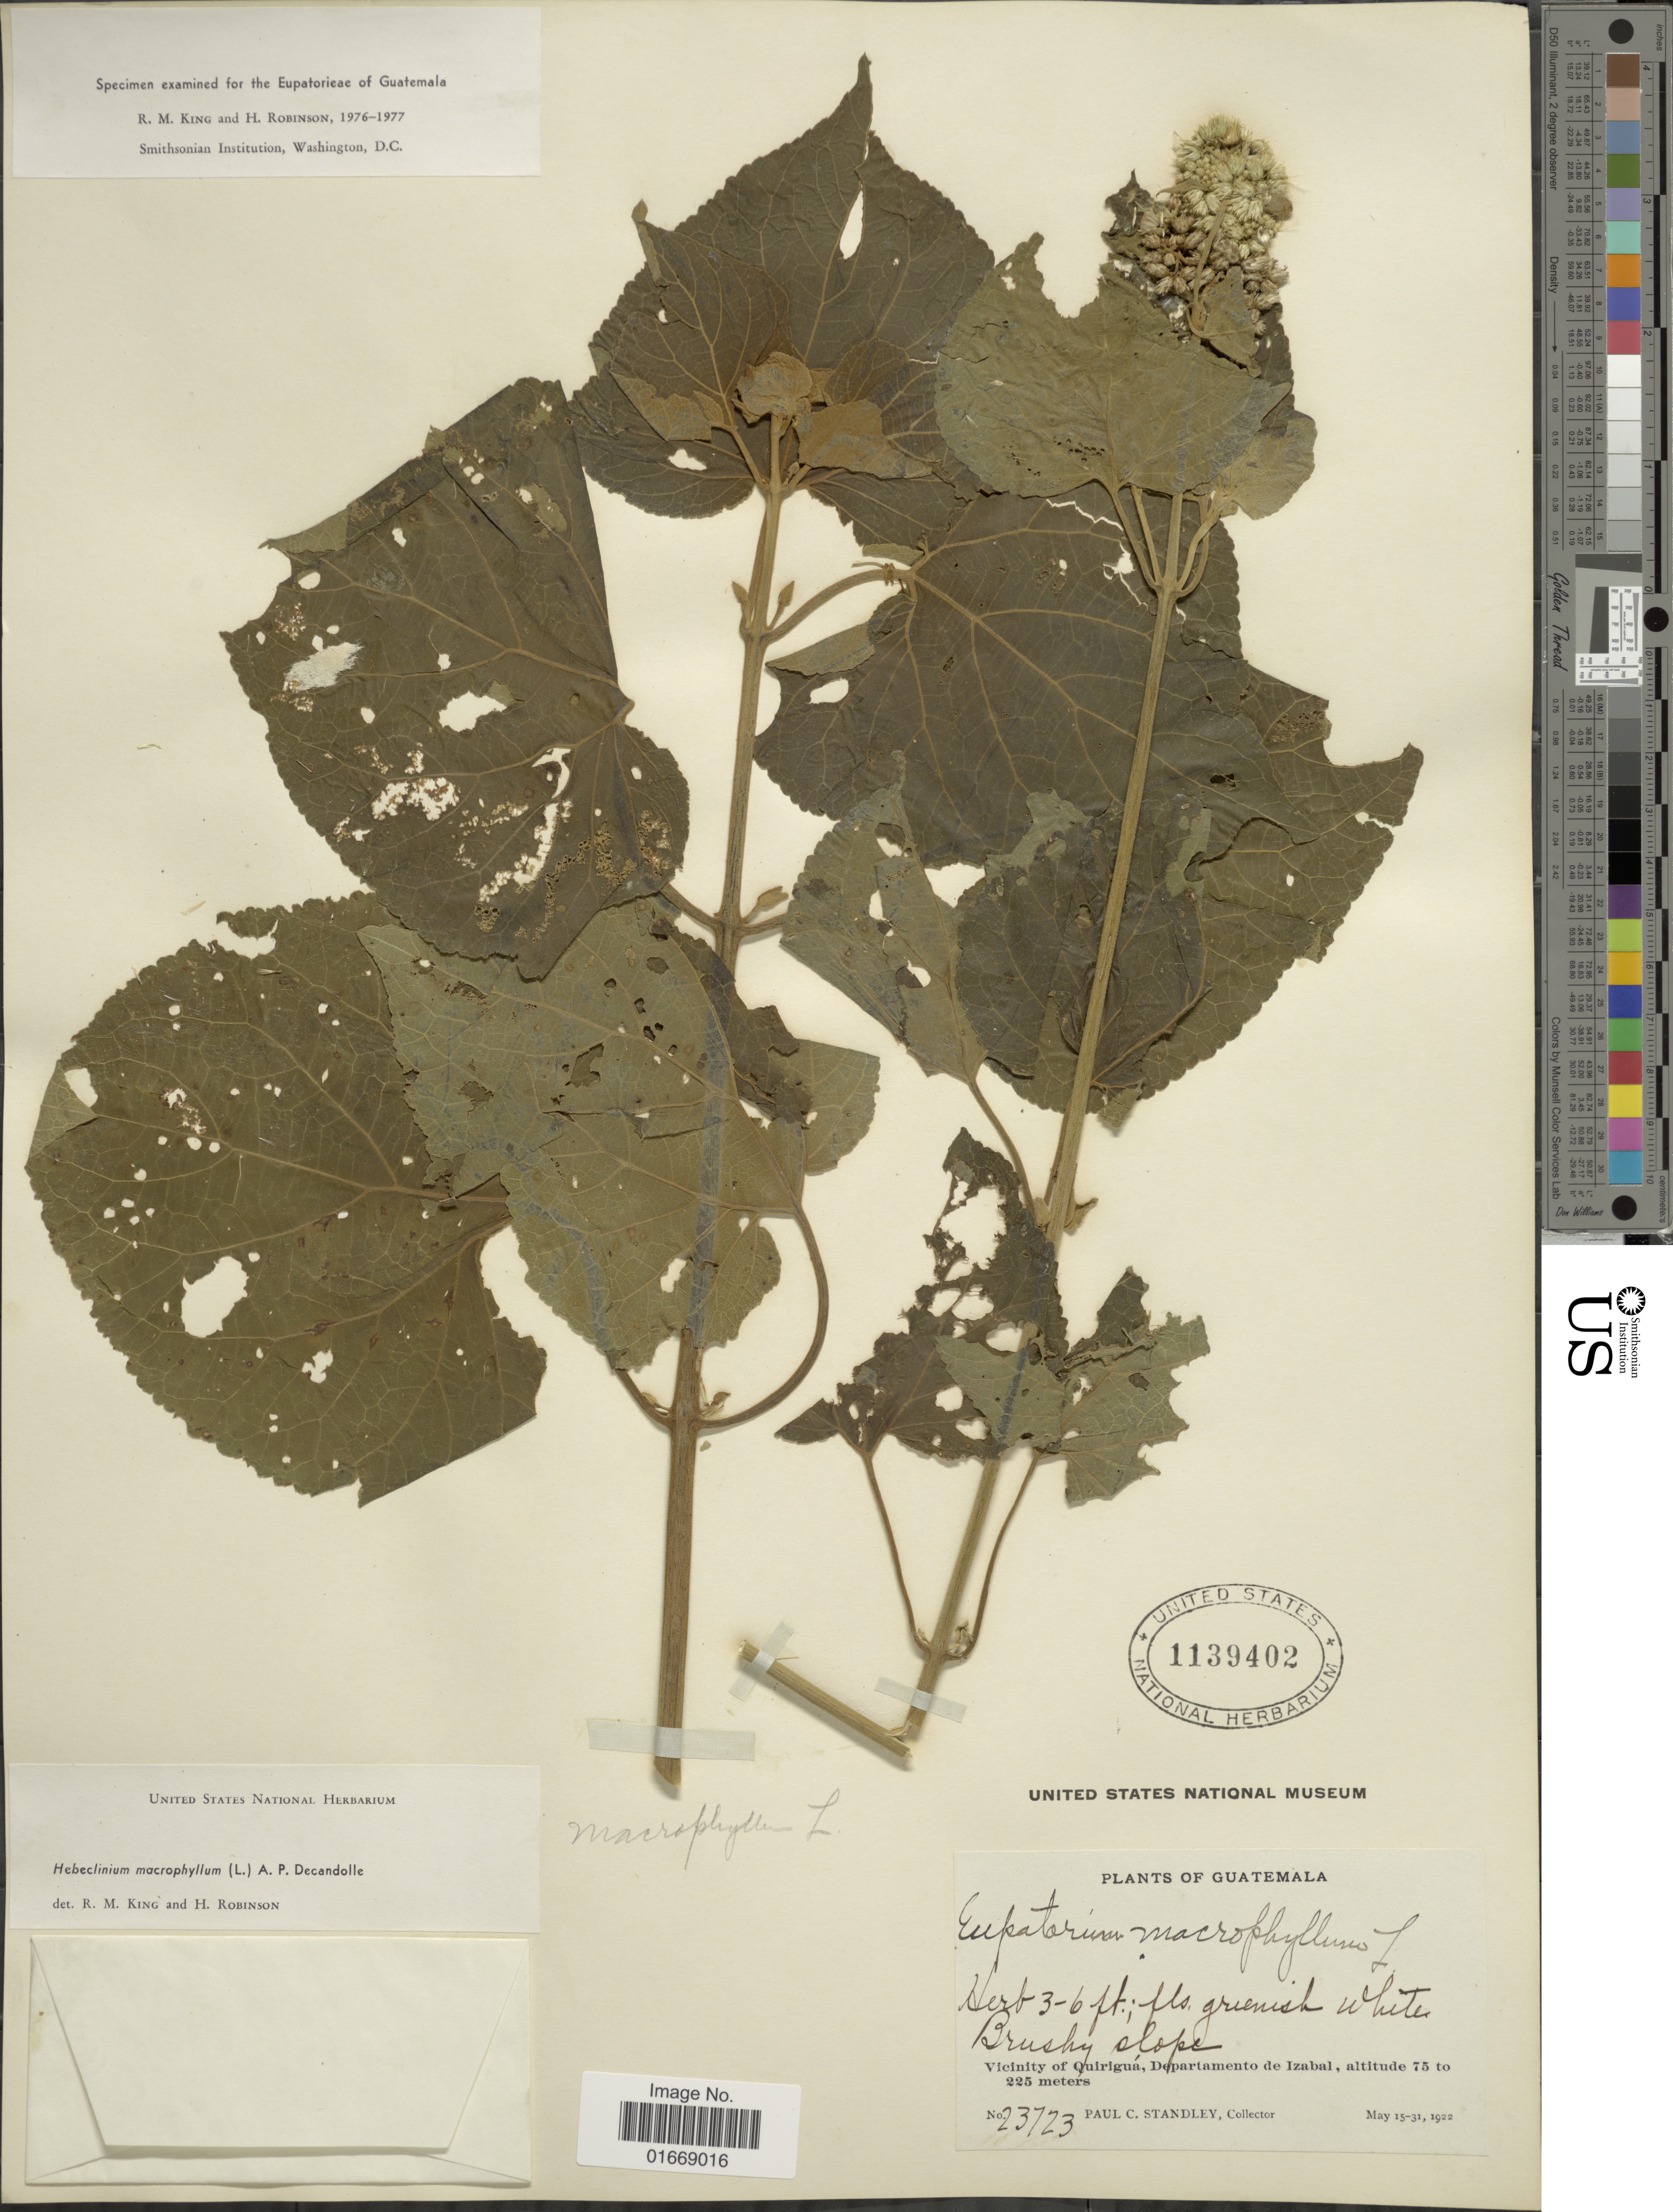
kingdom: Plantae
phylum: Tracheophyta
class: Magnoliopsida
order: Asterales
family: Asteraceae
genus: Hebeclinium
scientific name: Hebeclinium macrophyllum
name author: (L.) DC.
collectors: P. C. Standley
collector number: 23723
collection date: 1922-05-15/1922-05-31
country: Guatemala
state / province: Izabal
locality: Vicinity of Quirigua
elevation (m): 75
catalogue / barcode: US 1139402